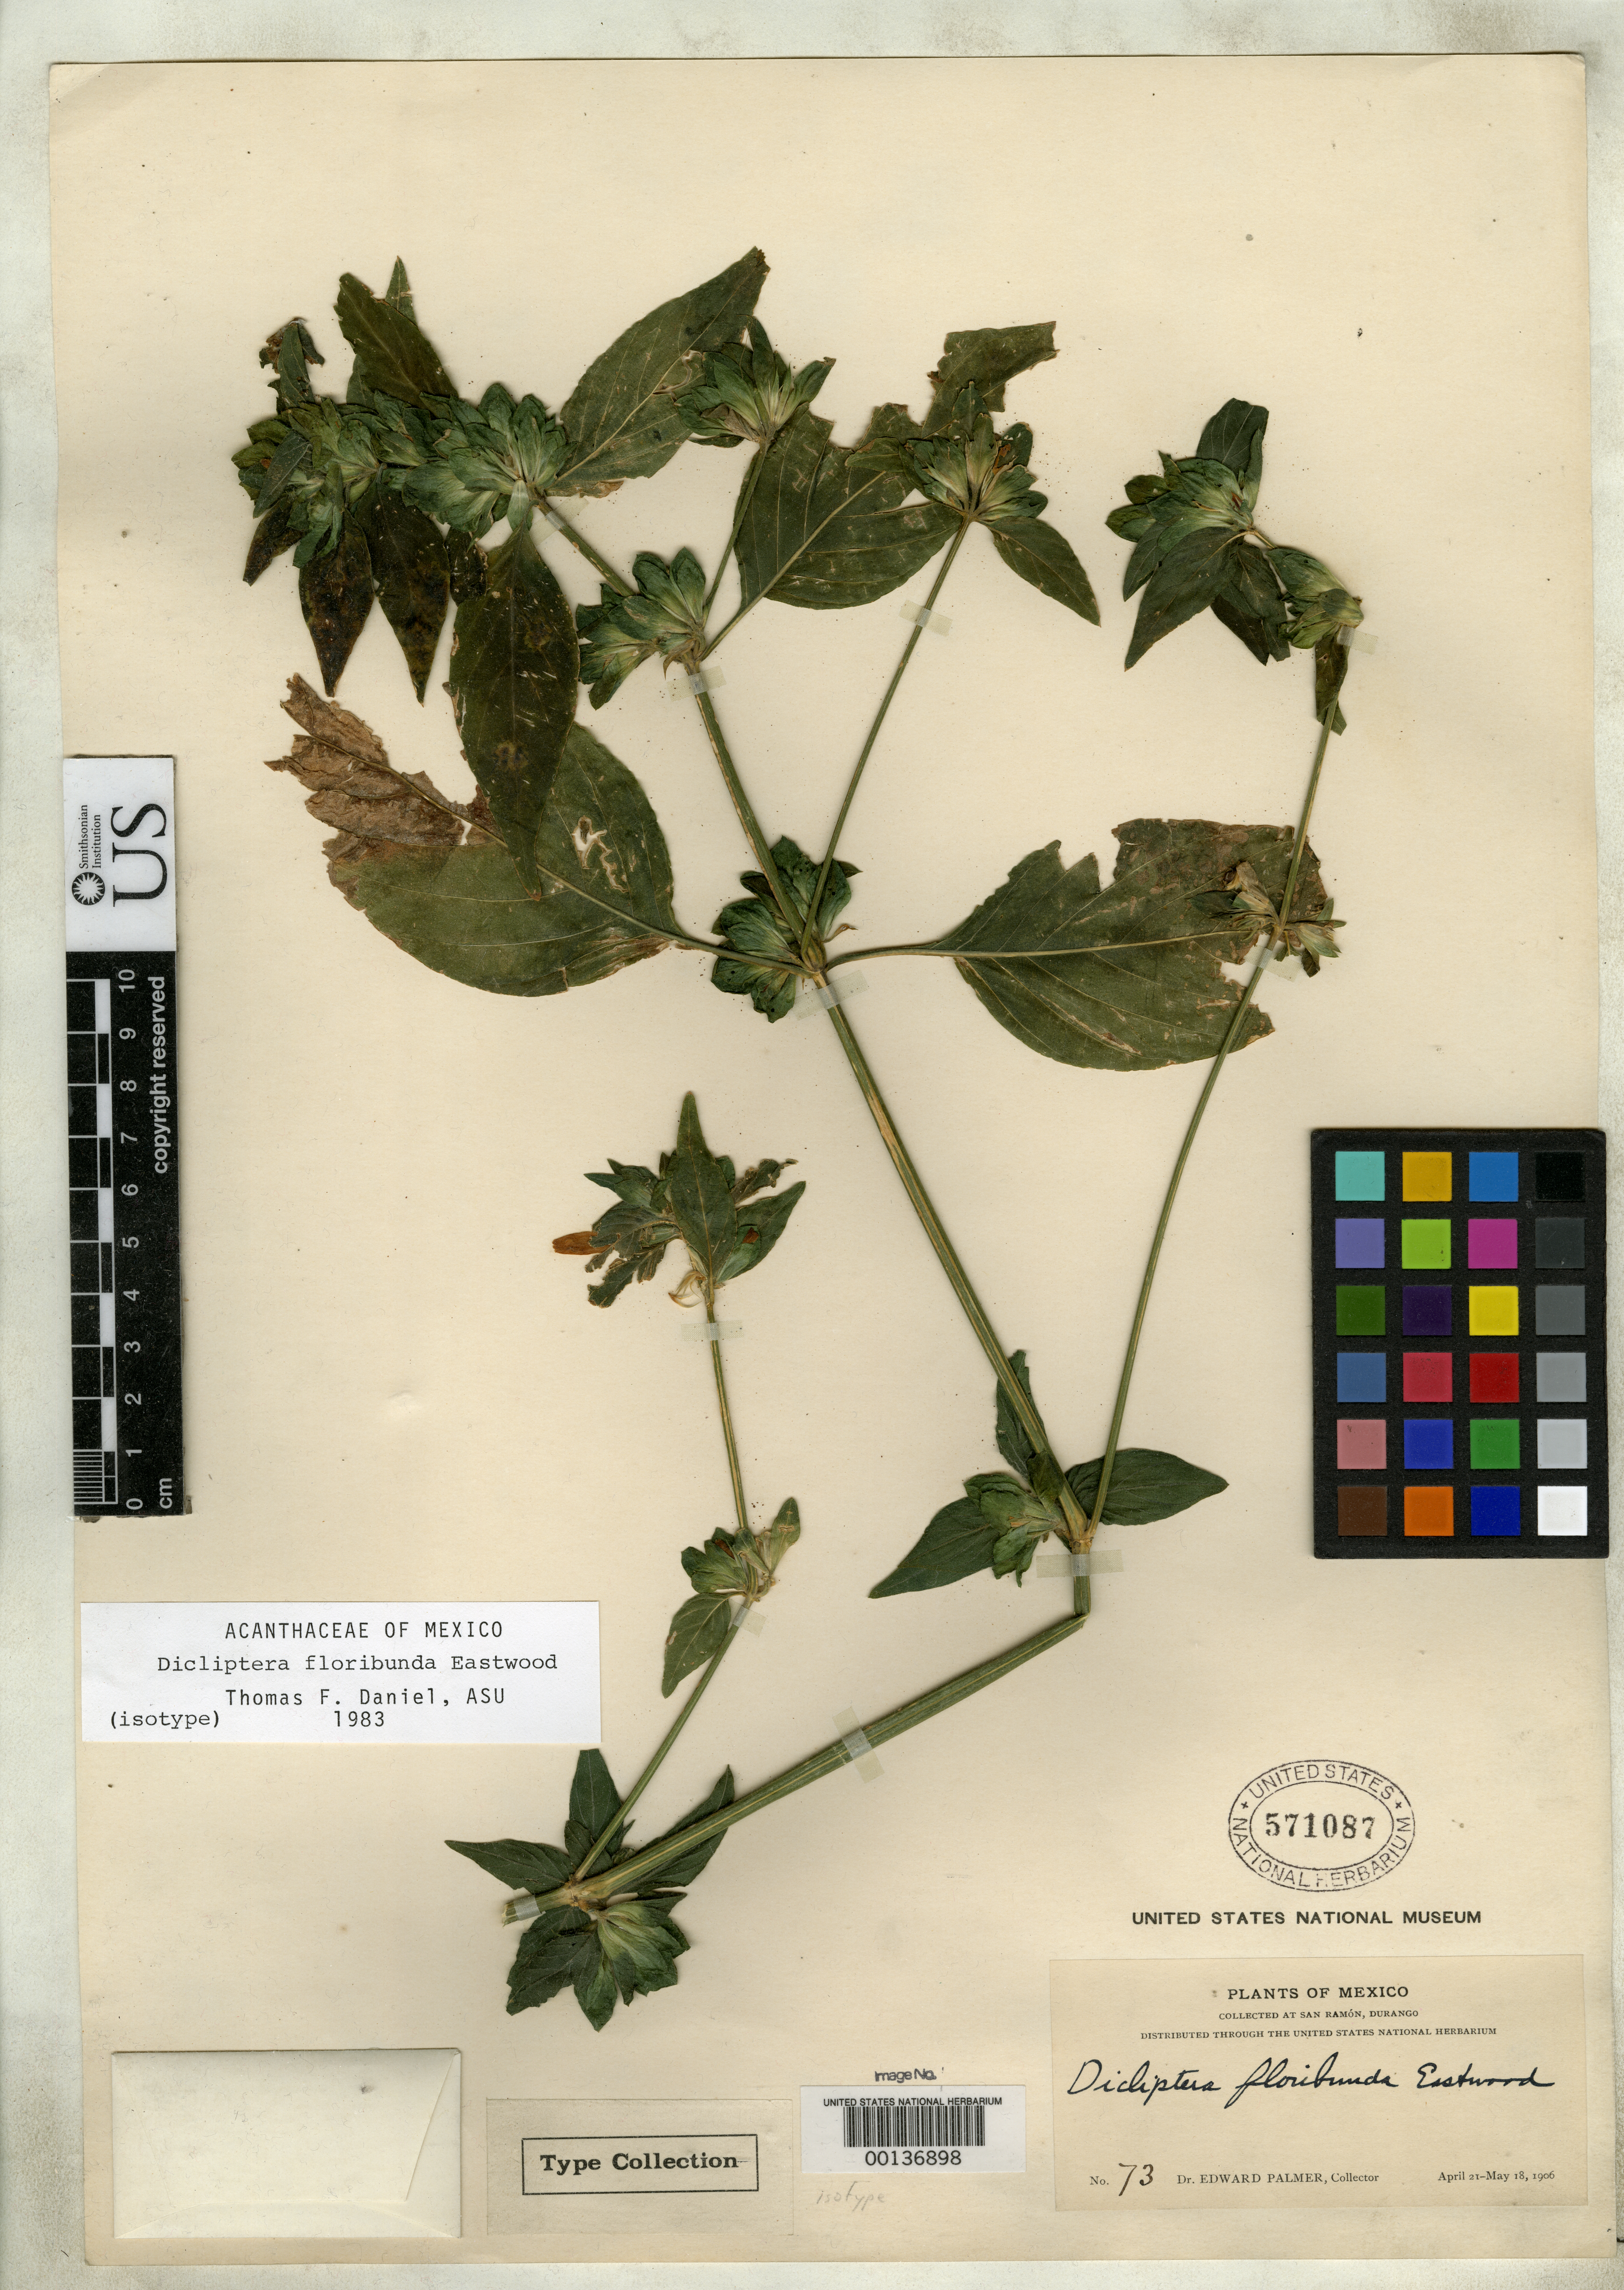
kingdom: Plantae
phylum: Tracheophyta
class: Magnoliopsida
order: Lamiales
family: Acanthaceae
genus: Dicliptera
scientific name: Dicliptera floribunda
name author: Eastw.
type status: Isotype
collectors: E. Palmer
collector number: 73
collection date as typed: Apr 1906 to -- May 1906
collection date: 1906-04/1906-05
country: Mexico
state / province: Durango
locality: San Ramon.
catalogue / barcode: US 571087